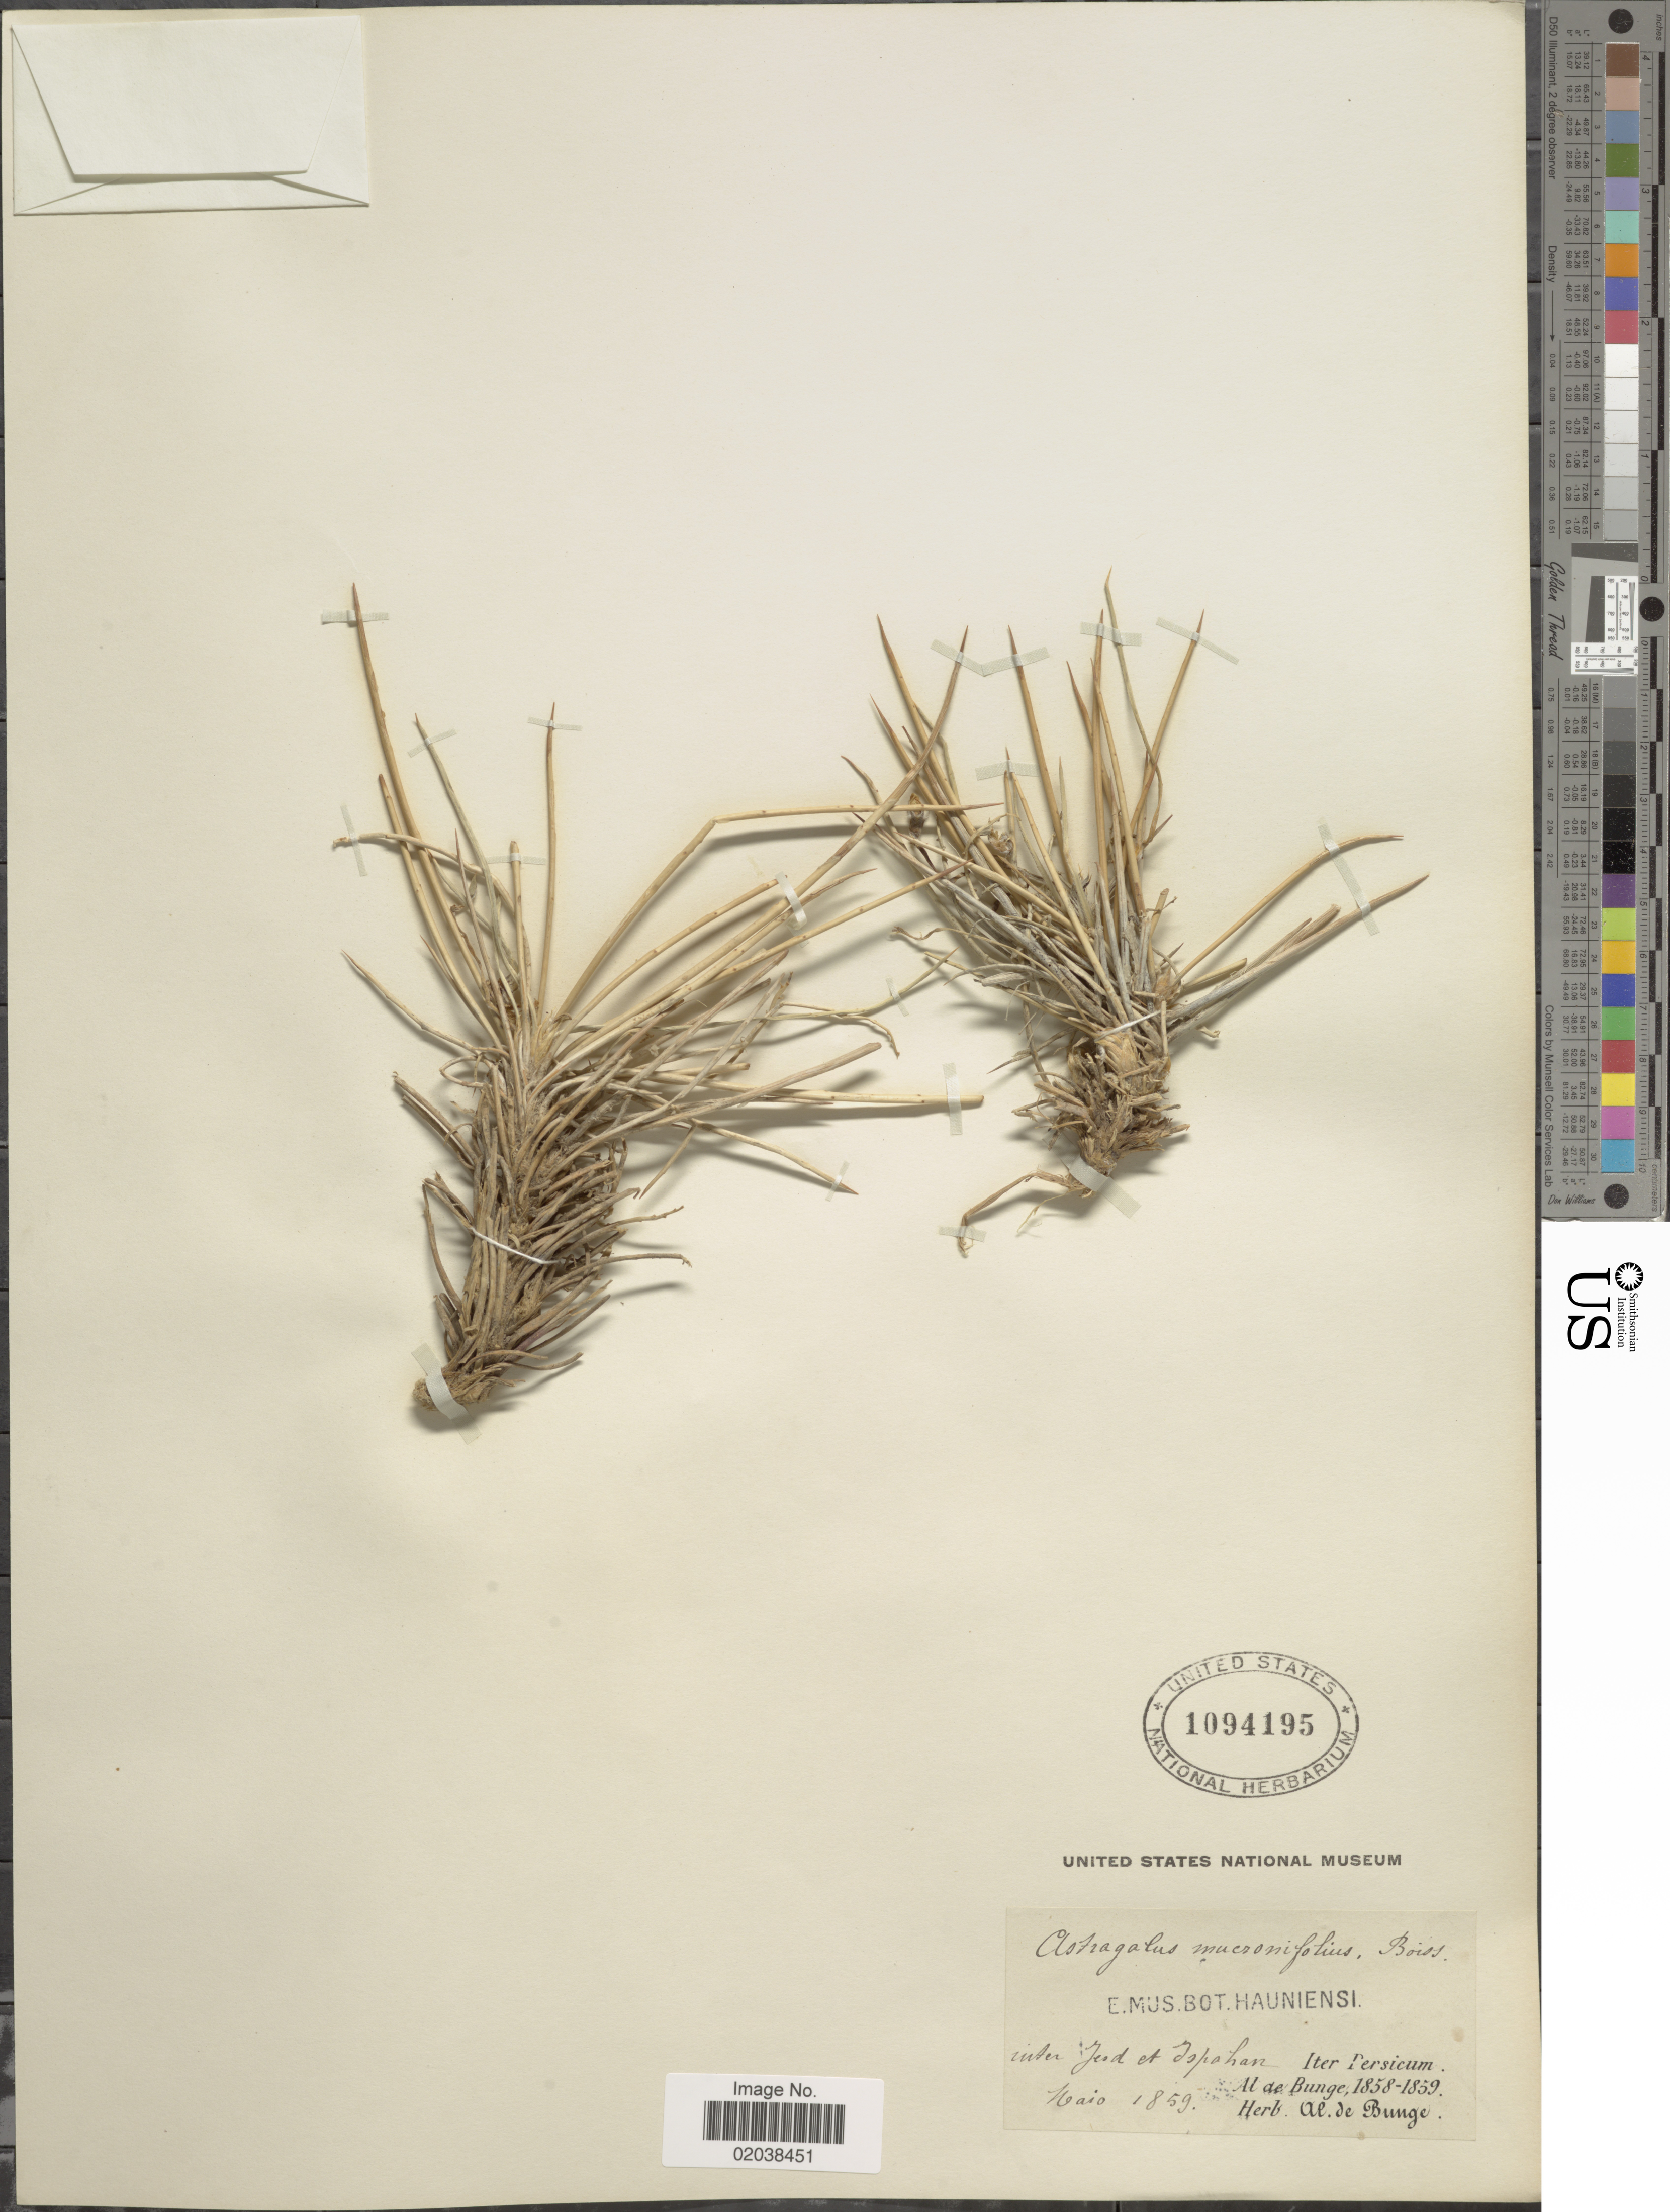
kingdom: Plantae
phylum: Tracheophyta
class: Magnoliopsida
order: Fabales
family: Fabaceae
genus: Astragalus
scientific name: Astragalus mucronifolius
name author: Boiss.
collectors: A. de Bunge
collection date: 1859-05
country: Iran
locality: Inter Jesd et Ispahan. Iter Persicum.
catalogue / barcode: US 1094195